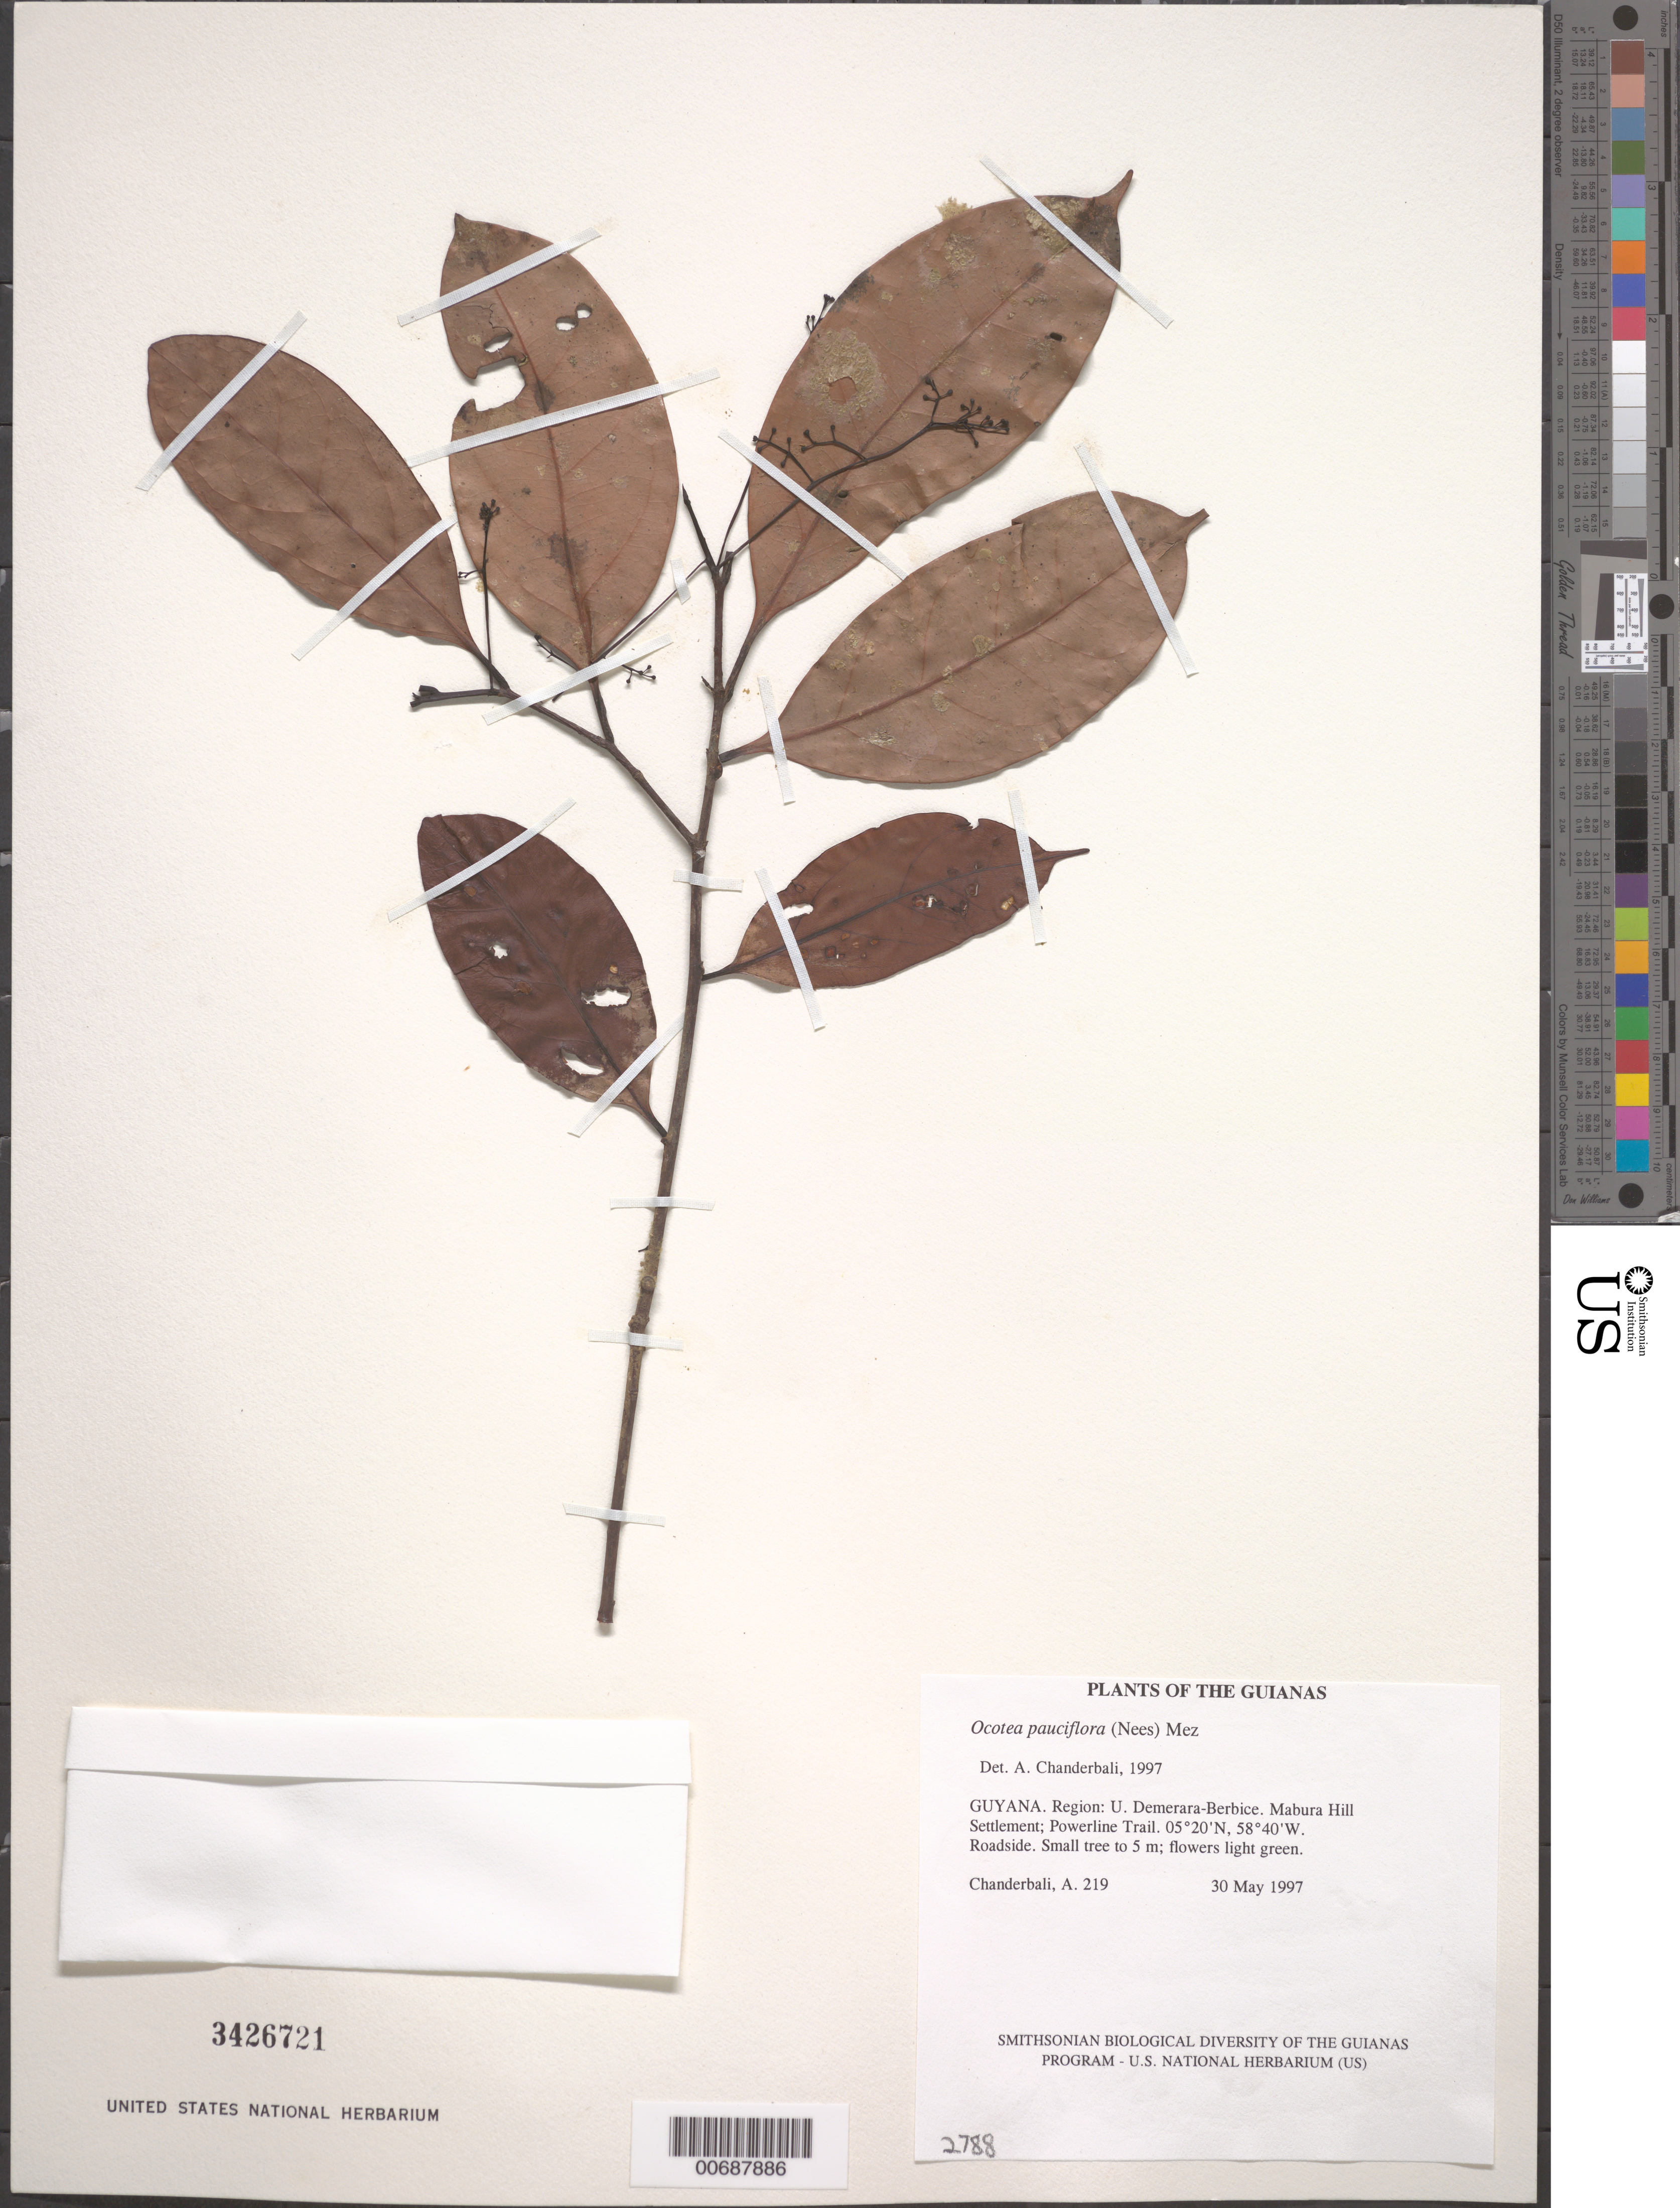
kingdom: Plantae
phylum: Tracheophyta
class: Magnoliopsida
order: Laurales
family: Lauraceae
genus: Ocotea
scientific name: Ocotea pauciflora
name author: (Nees) Mez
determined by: Chanderbali, Andre Shashi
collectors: A. S. Chanderbali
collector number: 219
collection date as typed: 30 May 1997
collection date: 1997-05-30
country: Guyana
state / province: U. Demerara-Berbice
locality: Mabura Hill Settlement; Powerline Trail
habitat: Roadside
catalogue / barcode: US 3426721